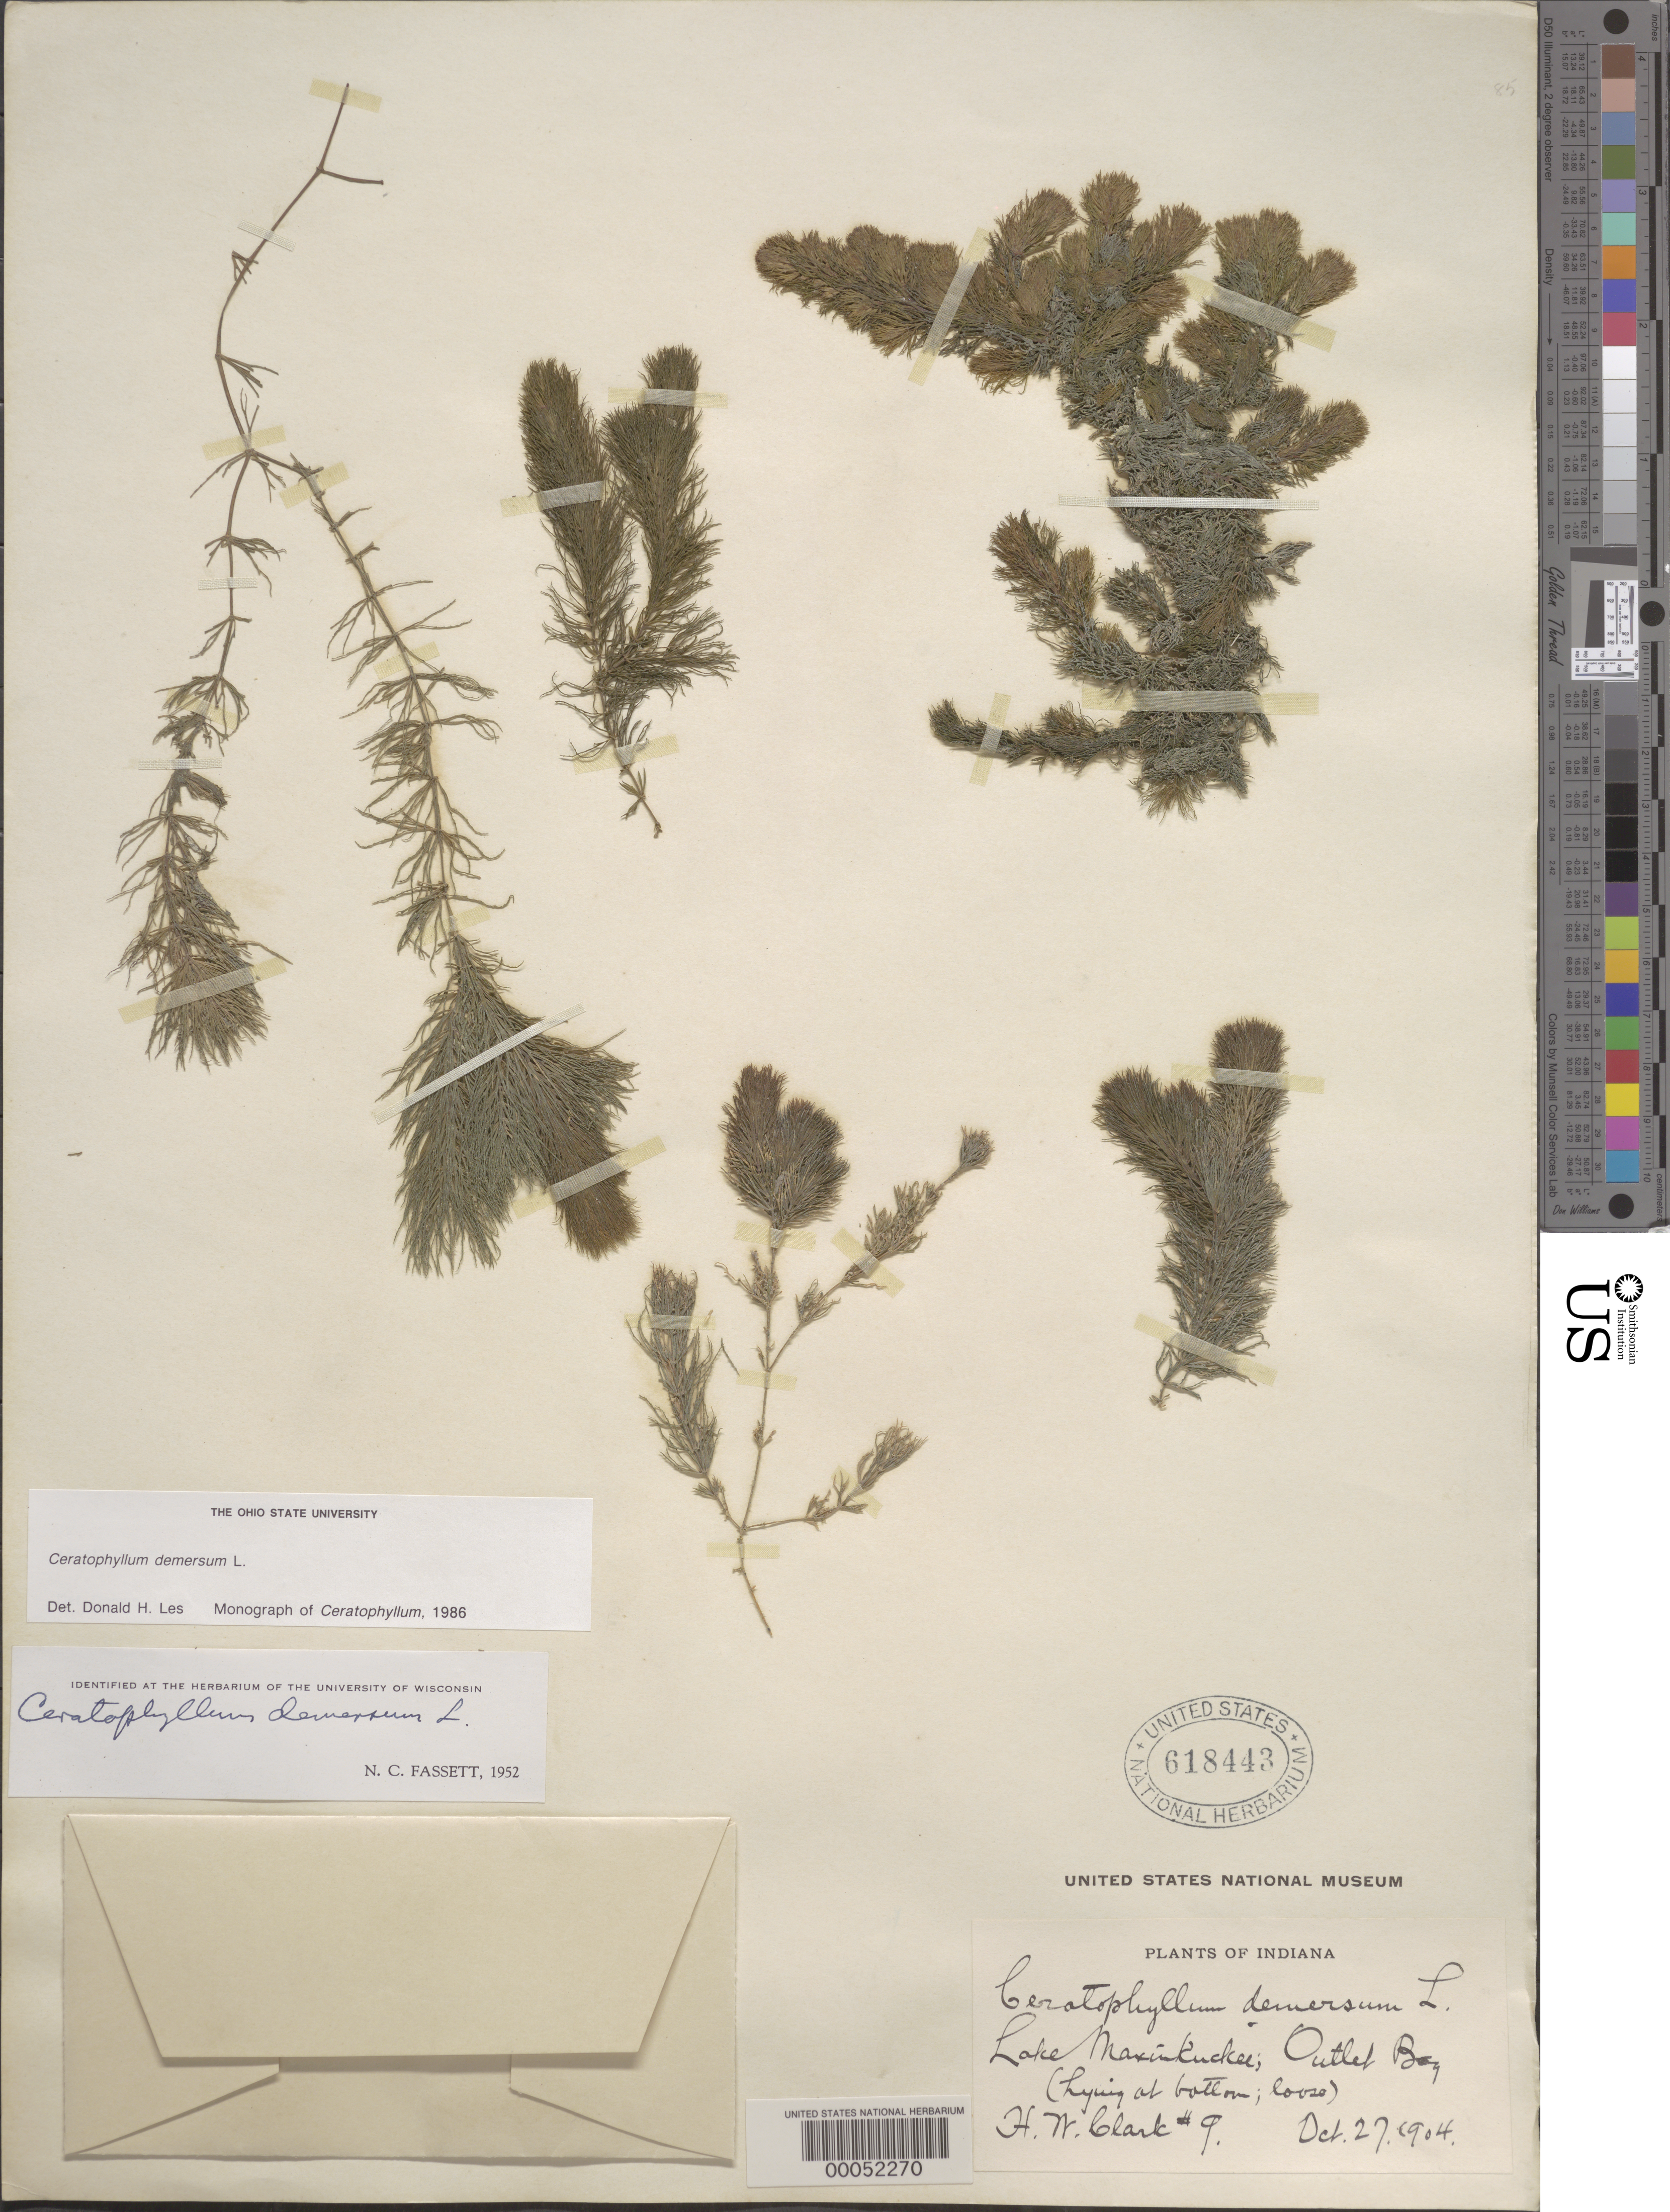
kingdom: Plantae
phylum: Tracheophyta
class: Magnoliopsida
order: Ceratophyllales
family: Ceratophyllaceae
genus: Ceratophyllum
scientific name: Ceratophyllum demersum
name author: L.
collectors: H. W. Clark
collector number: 09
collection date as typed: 27 Oct 1904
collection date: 1904-10-27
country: United States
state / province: Indiana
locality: Lake maxinkuckee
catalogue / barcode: US 618443